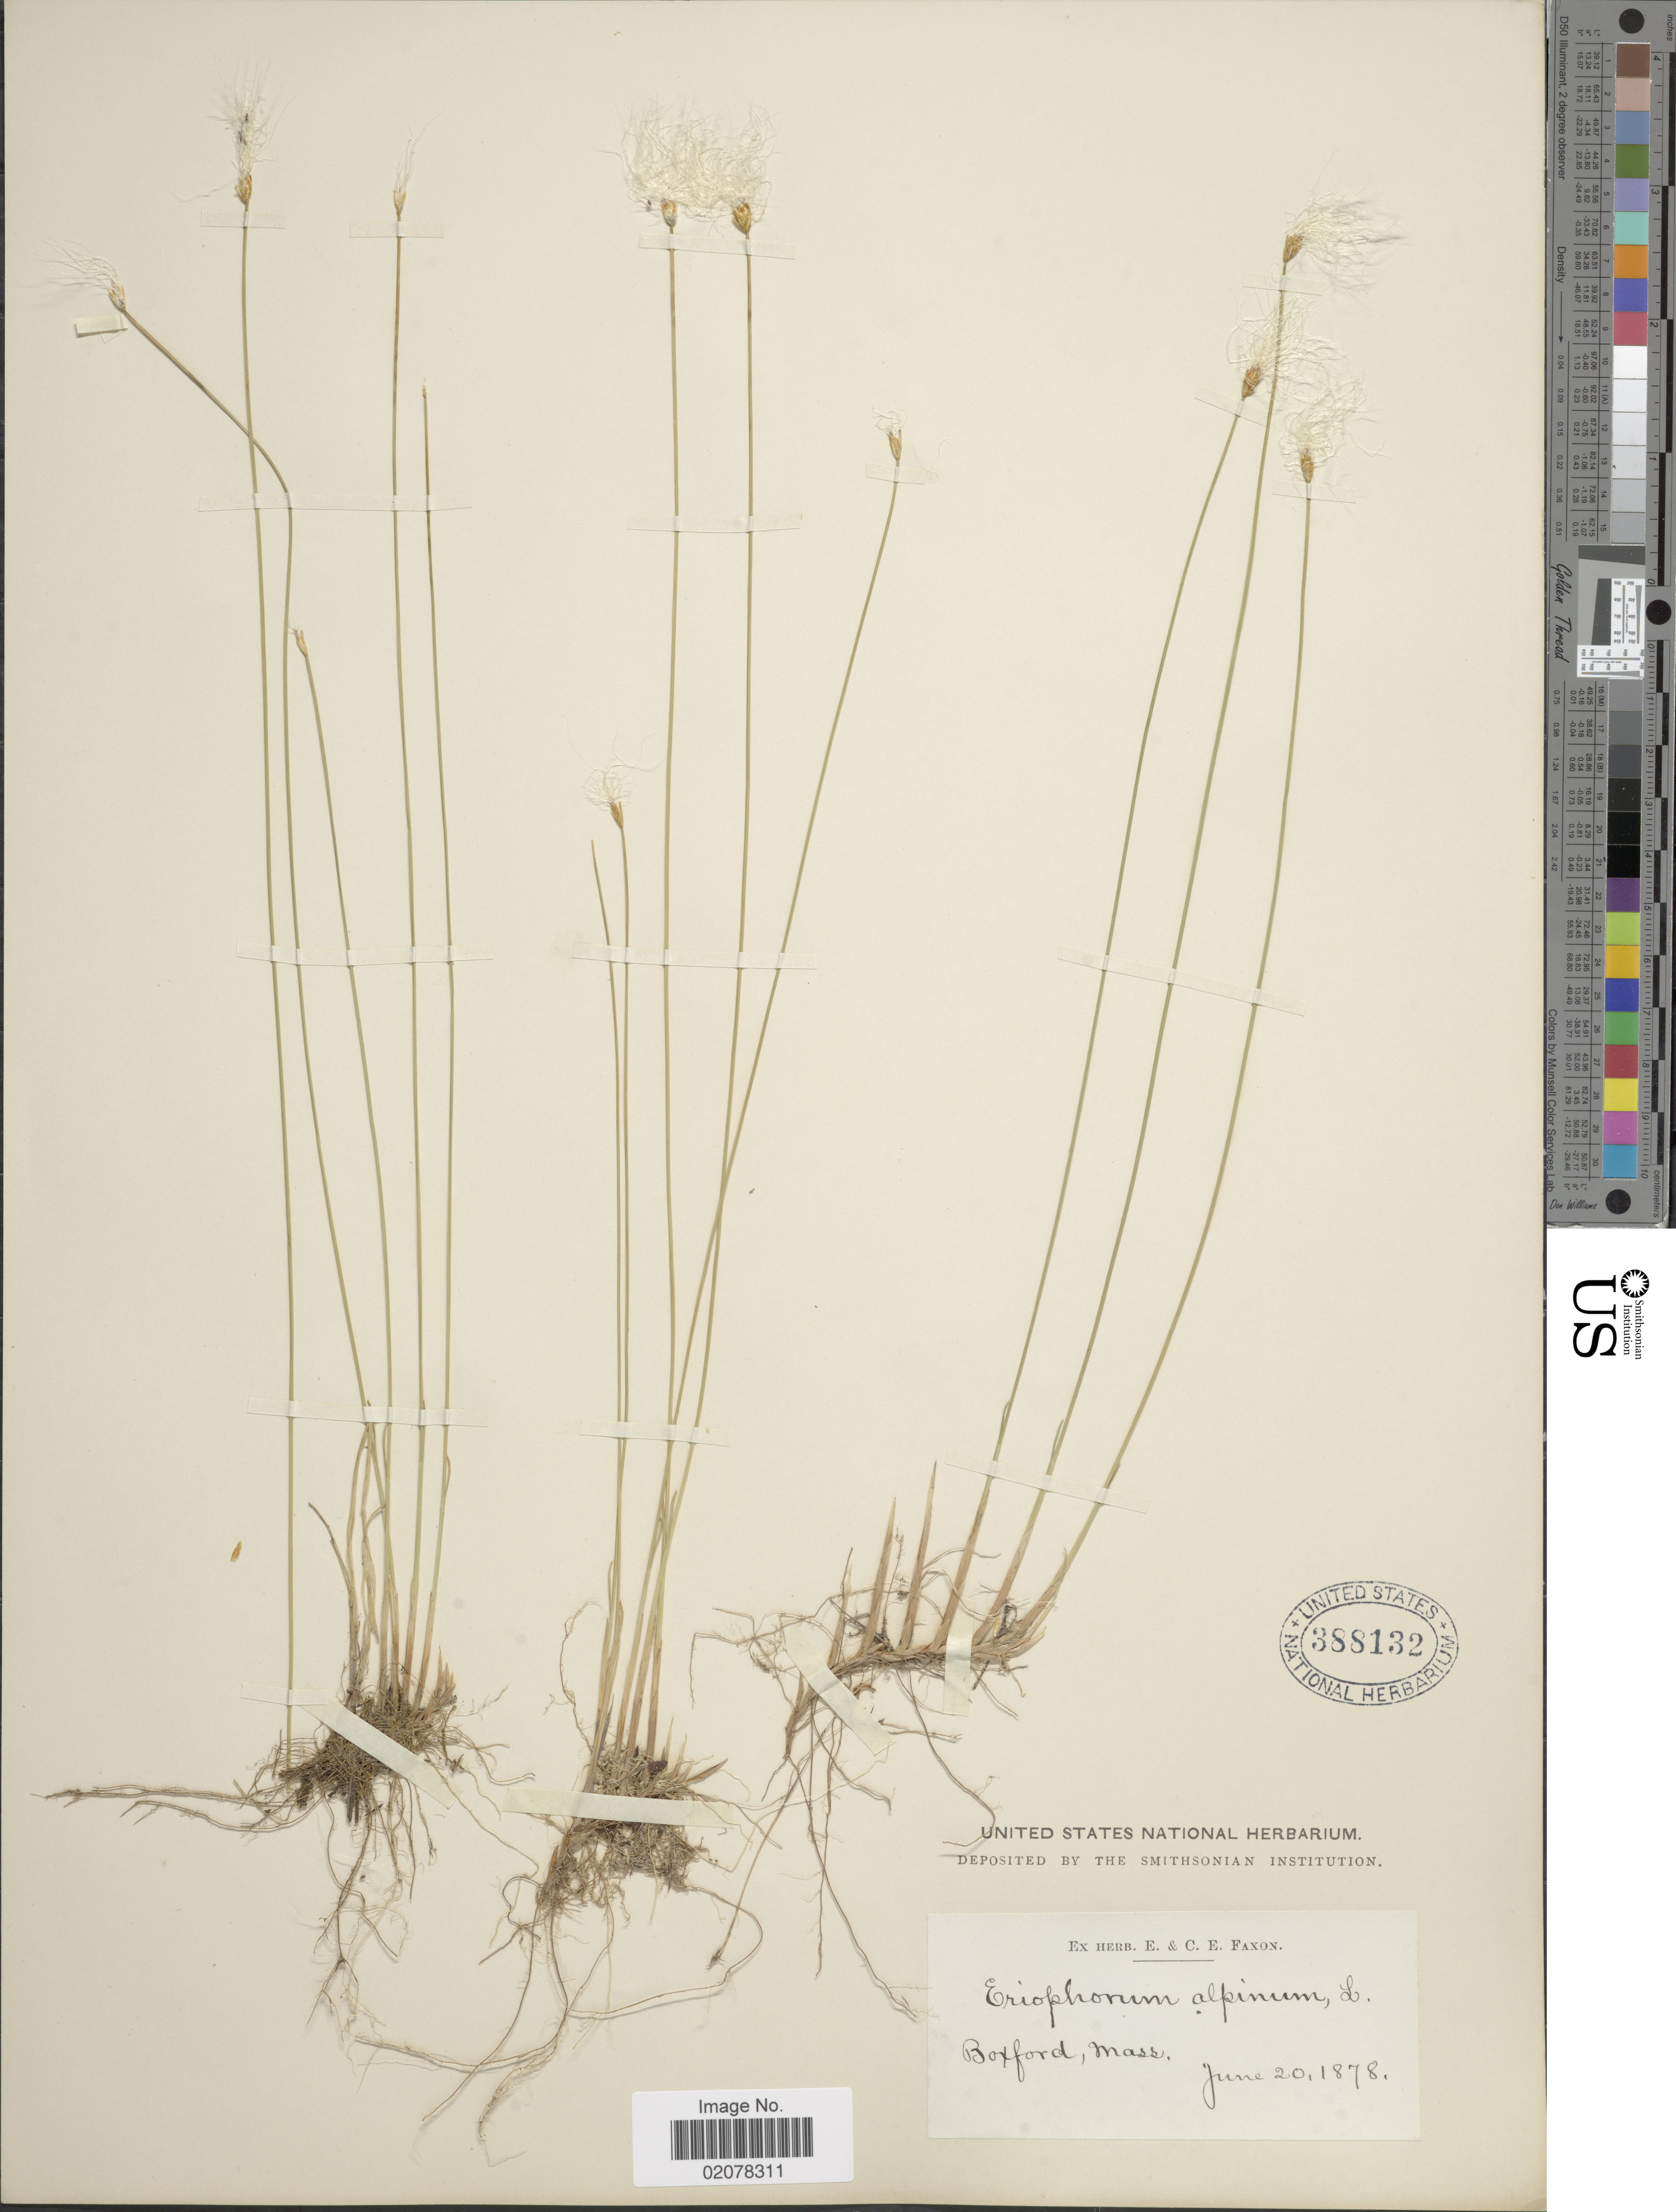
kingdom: Plantae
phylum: Tracheophyta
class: Liliopsida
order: Poales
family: Cyperaceae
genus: Trichophorum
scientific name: Trichophorum alpinum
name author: (L.) Pers.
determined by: Strong, M. T., (US), Smithsonian Institution - National Museum of Natural History (UNITED STATES)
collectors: ex herb. E. & C.E. Faxon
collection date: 1878-06-20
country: United States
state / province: Massachusetts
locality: Boxford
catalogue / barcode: US 388132